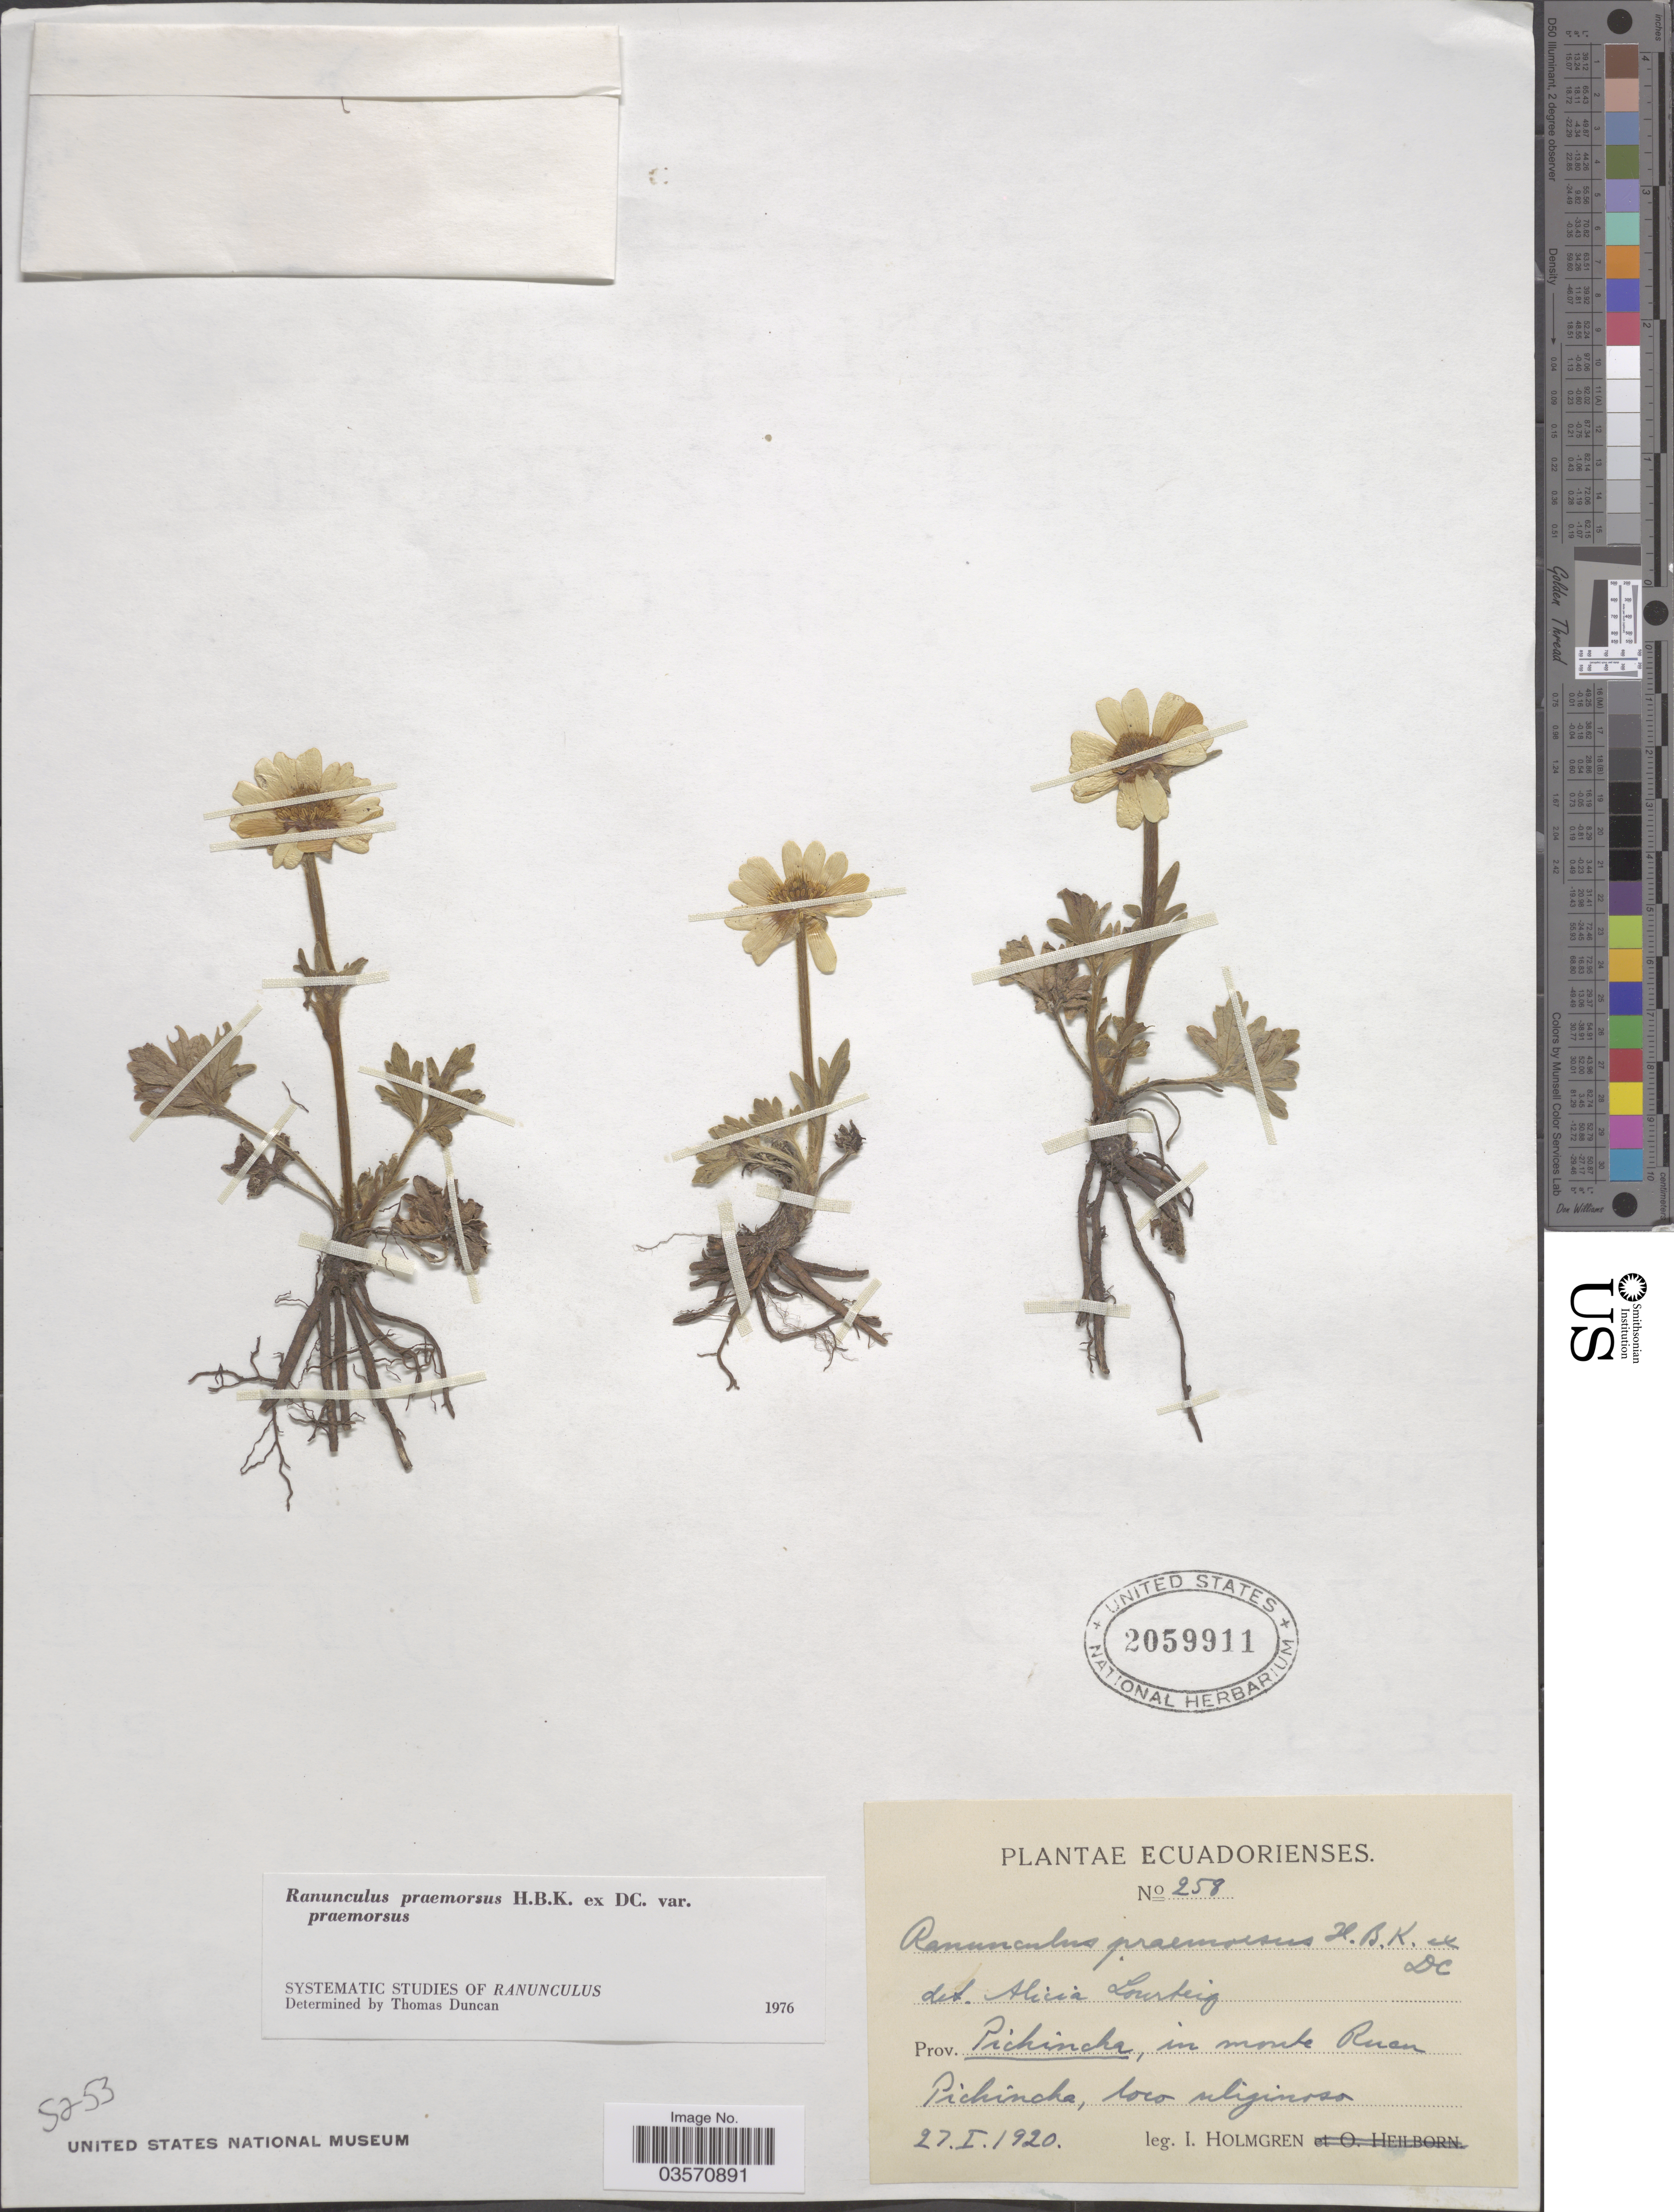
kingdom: Plantae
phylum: Tracheophyta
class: Magnoliopsida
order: Ranunculales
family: Ranunculaceae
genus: Ranunculus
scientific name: Ranunculus praemorsus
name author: Kunth ex DC.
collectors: I. Holmgren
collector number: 258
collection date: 1920-01-27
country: Ecuador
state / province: Pichincha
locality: In monte Rucu, Pichincha, loco uliginoso.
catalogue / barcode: US 2059911